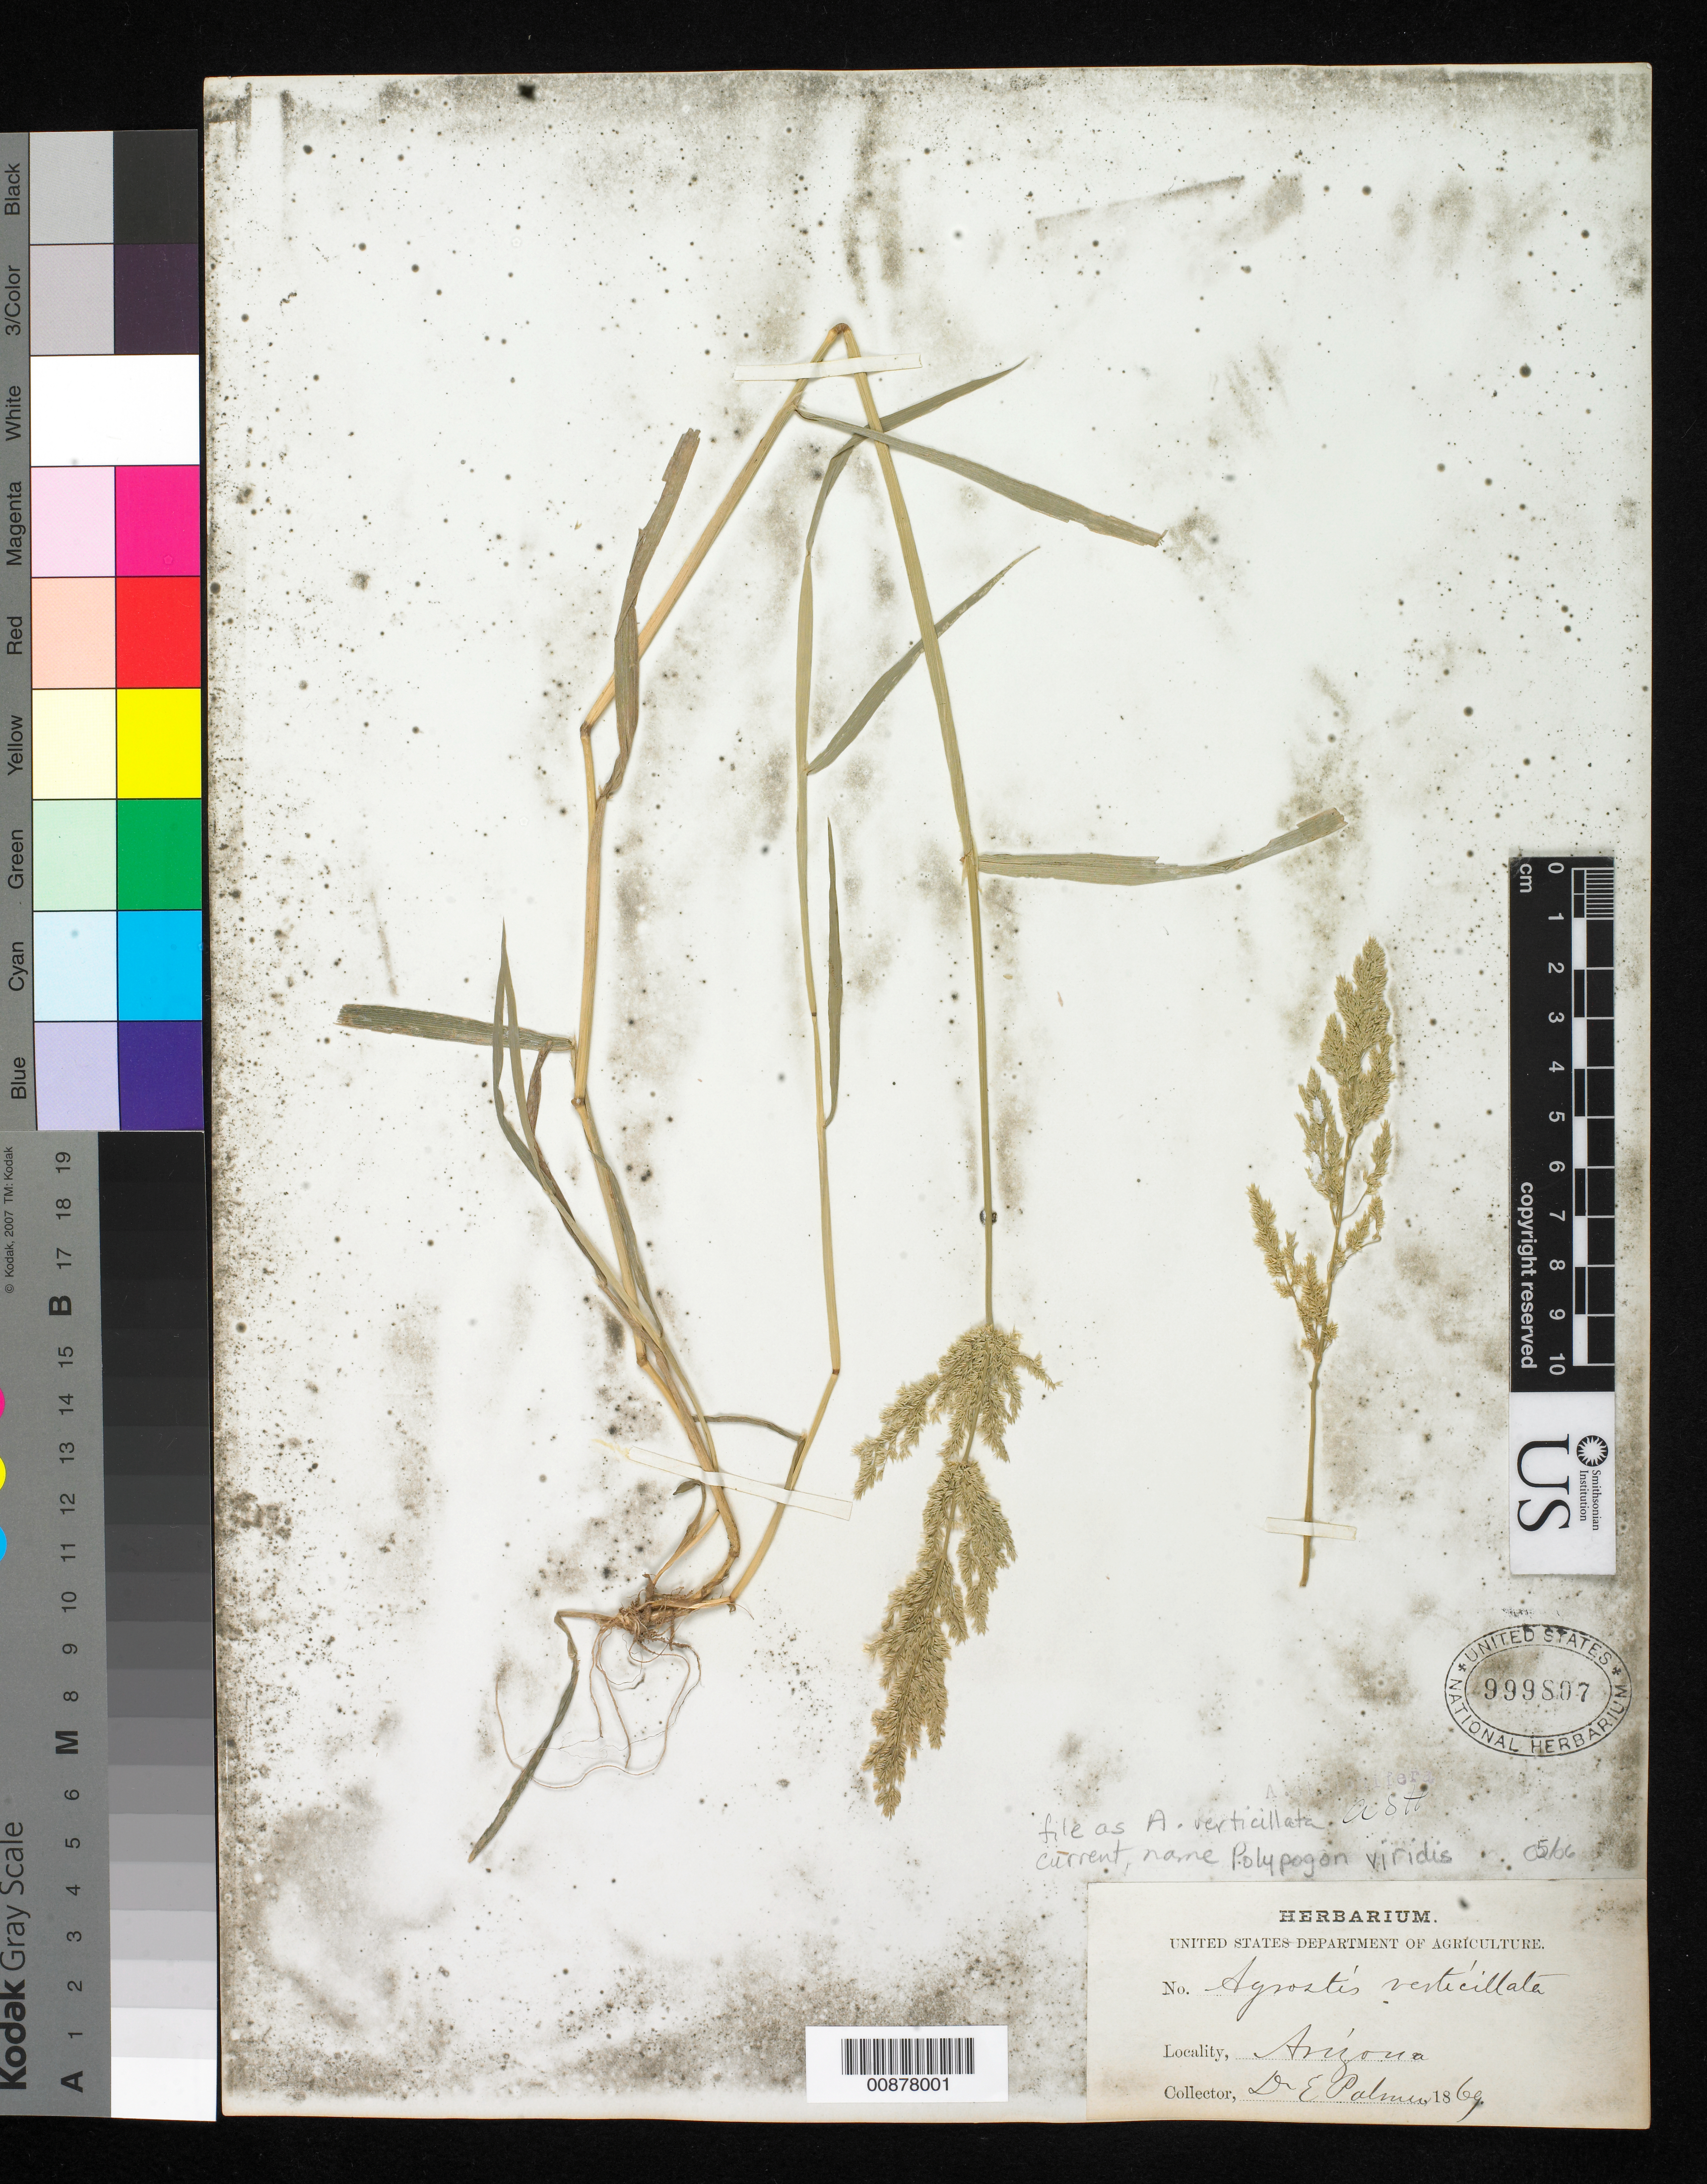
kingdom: Plantae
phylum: Tracheophyta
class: Liliopsida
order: Poales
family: Poaceae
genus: Polypogon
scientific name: Polypogon viridis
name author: (Gouan) Breistroffer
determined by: Poaceae Reorganization Project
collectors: E. Palmer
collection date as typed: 1869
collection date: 1869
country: United States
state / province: Arizona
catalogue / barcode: US 999807